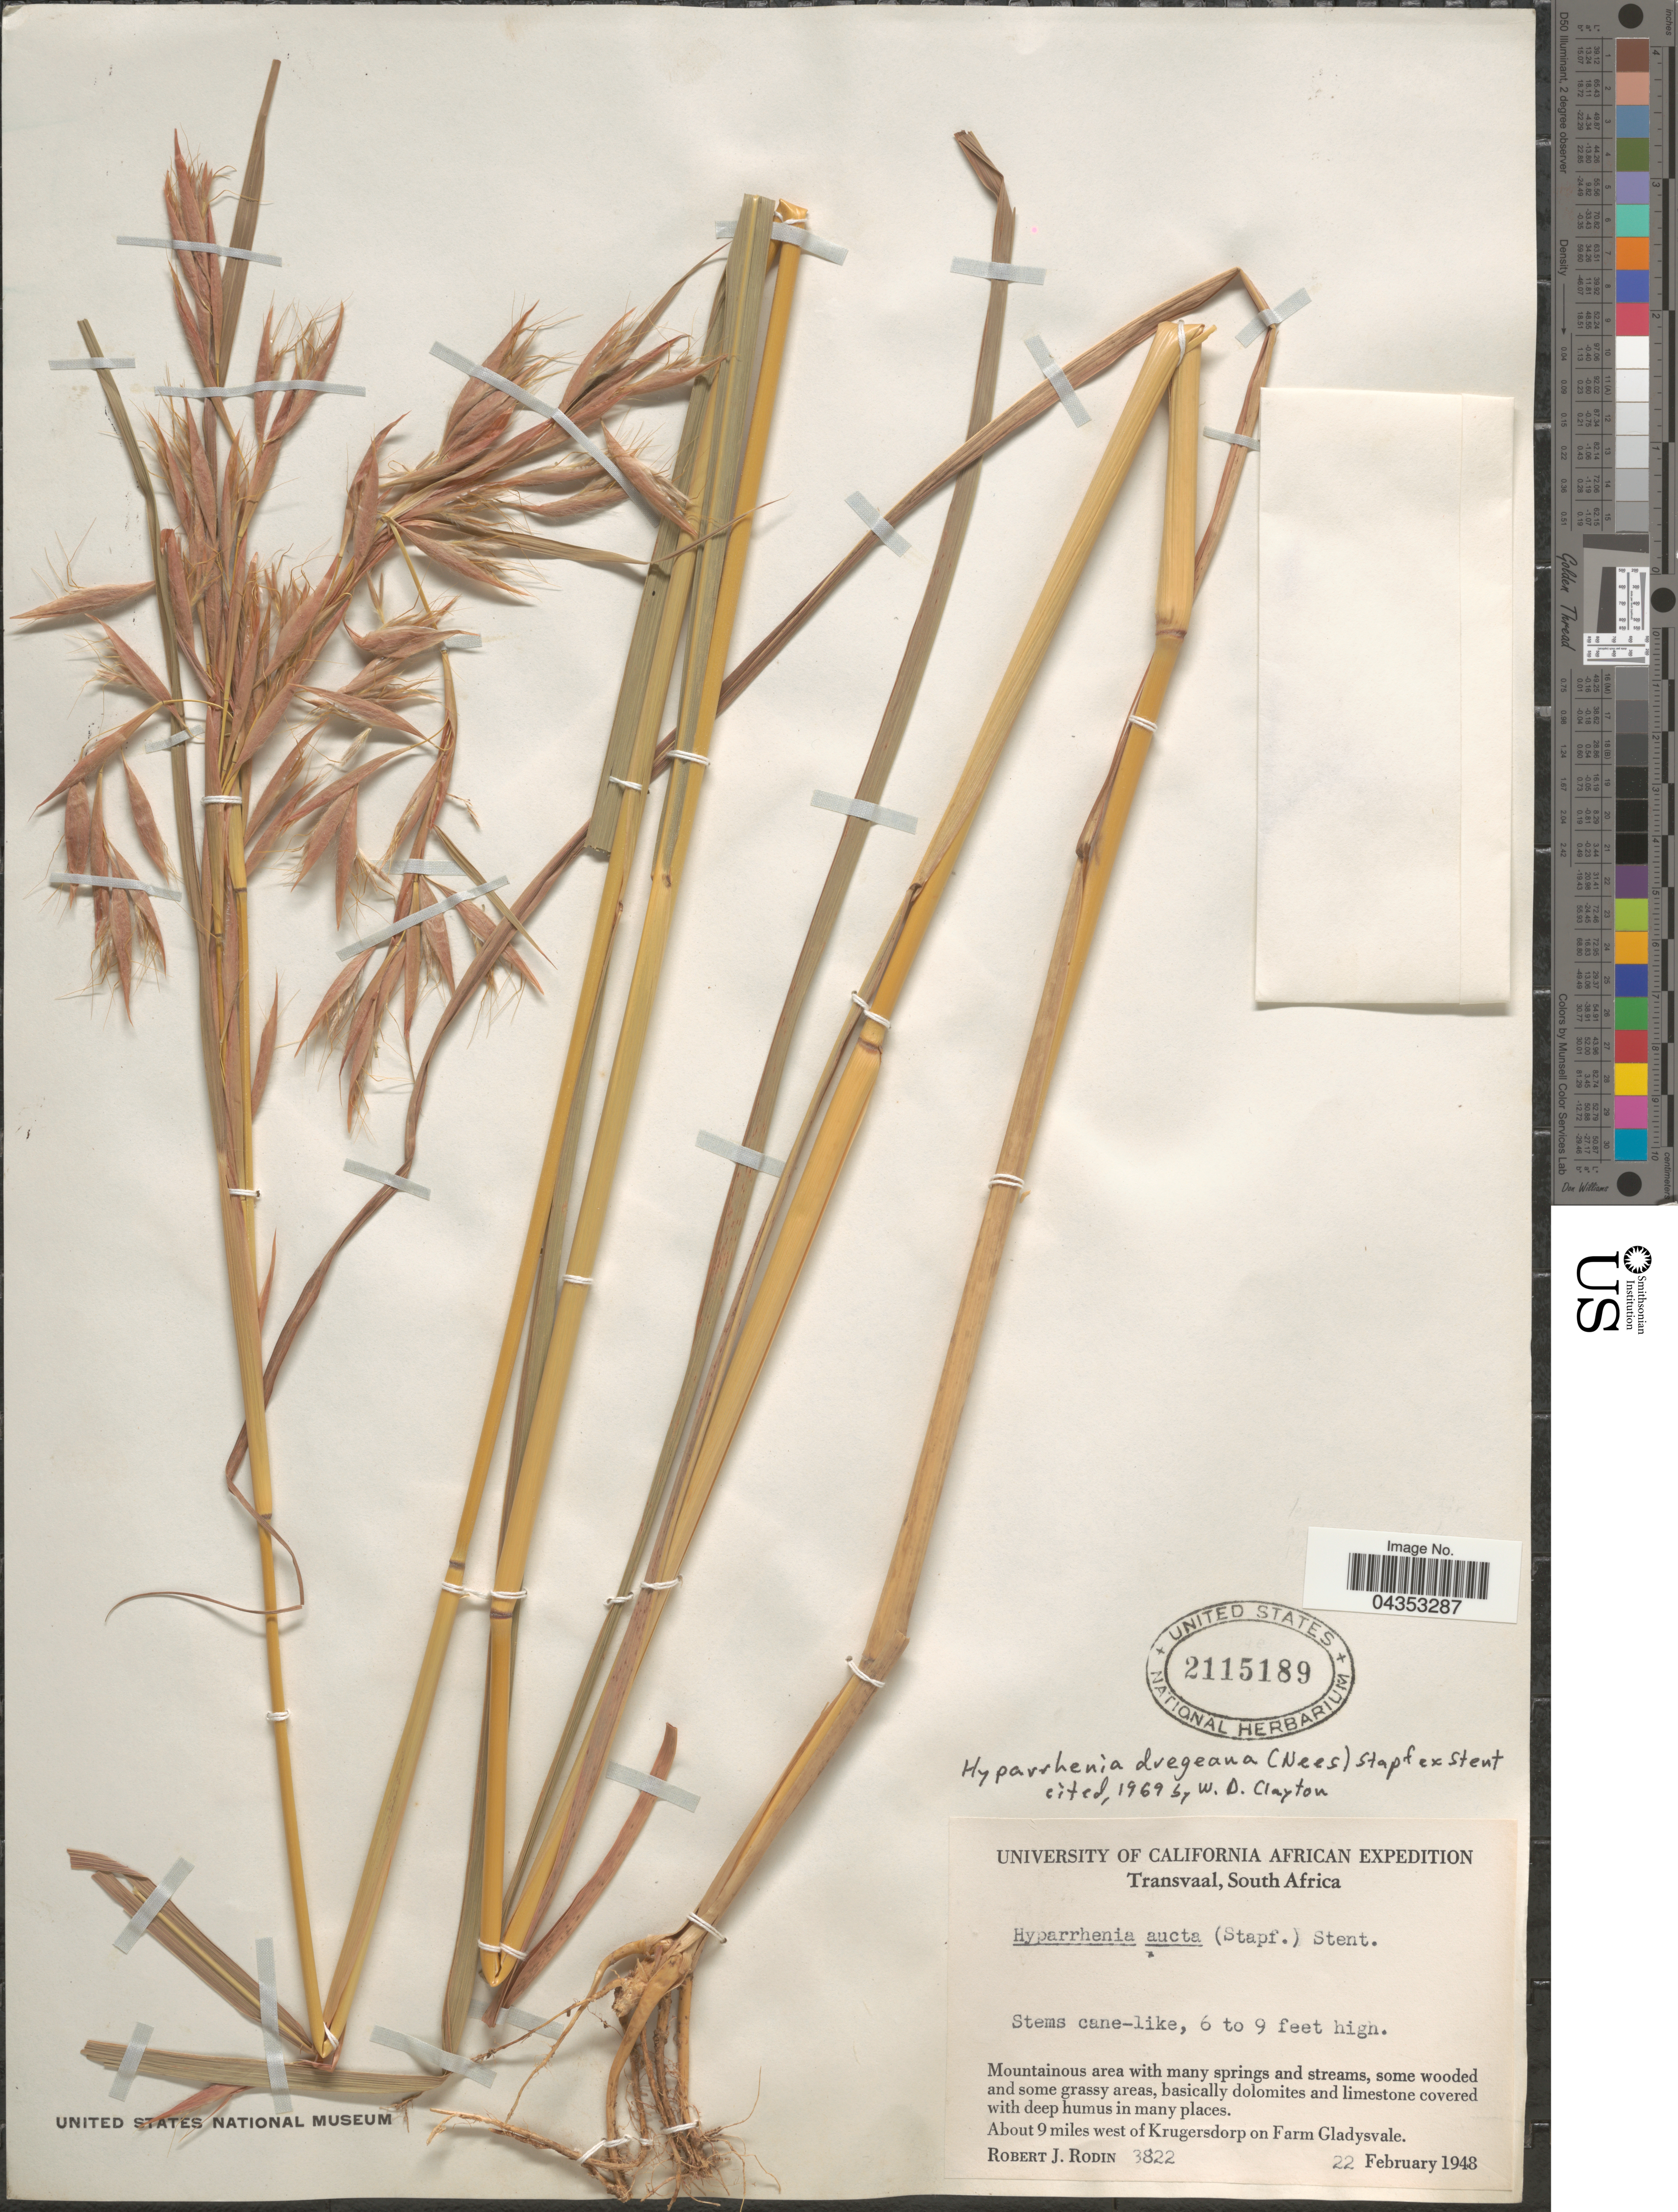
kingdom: Plantae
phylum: Tracheophyta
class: Liliopsida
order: Poales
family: Poaceae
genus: Hyparrhenia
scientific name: Hyparrhenia dregeana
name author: (Nees) Stapf ex Stent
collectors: R. J. Rodin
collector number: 3822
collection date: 1948-02-22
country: South Africa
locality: University of California African Expedition. Transvaal. Mountainous area with many springs and streams, some wooded and some grassy areas. About 9 miles west of Krugersdorp on Farm Gladysvale.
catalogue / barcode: US 2115189